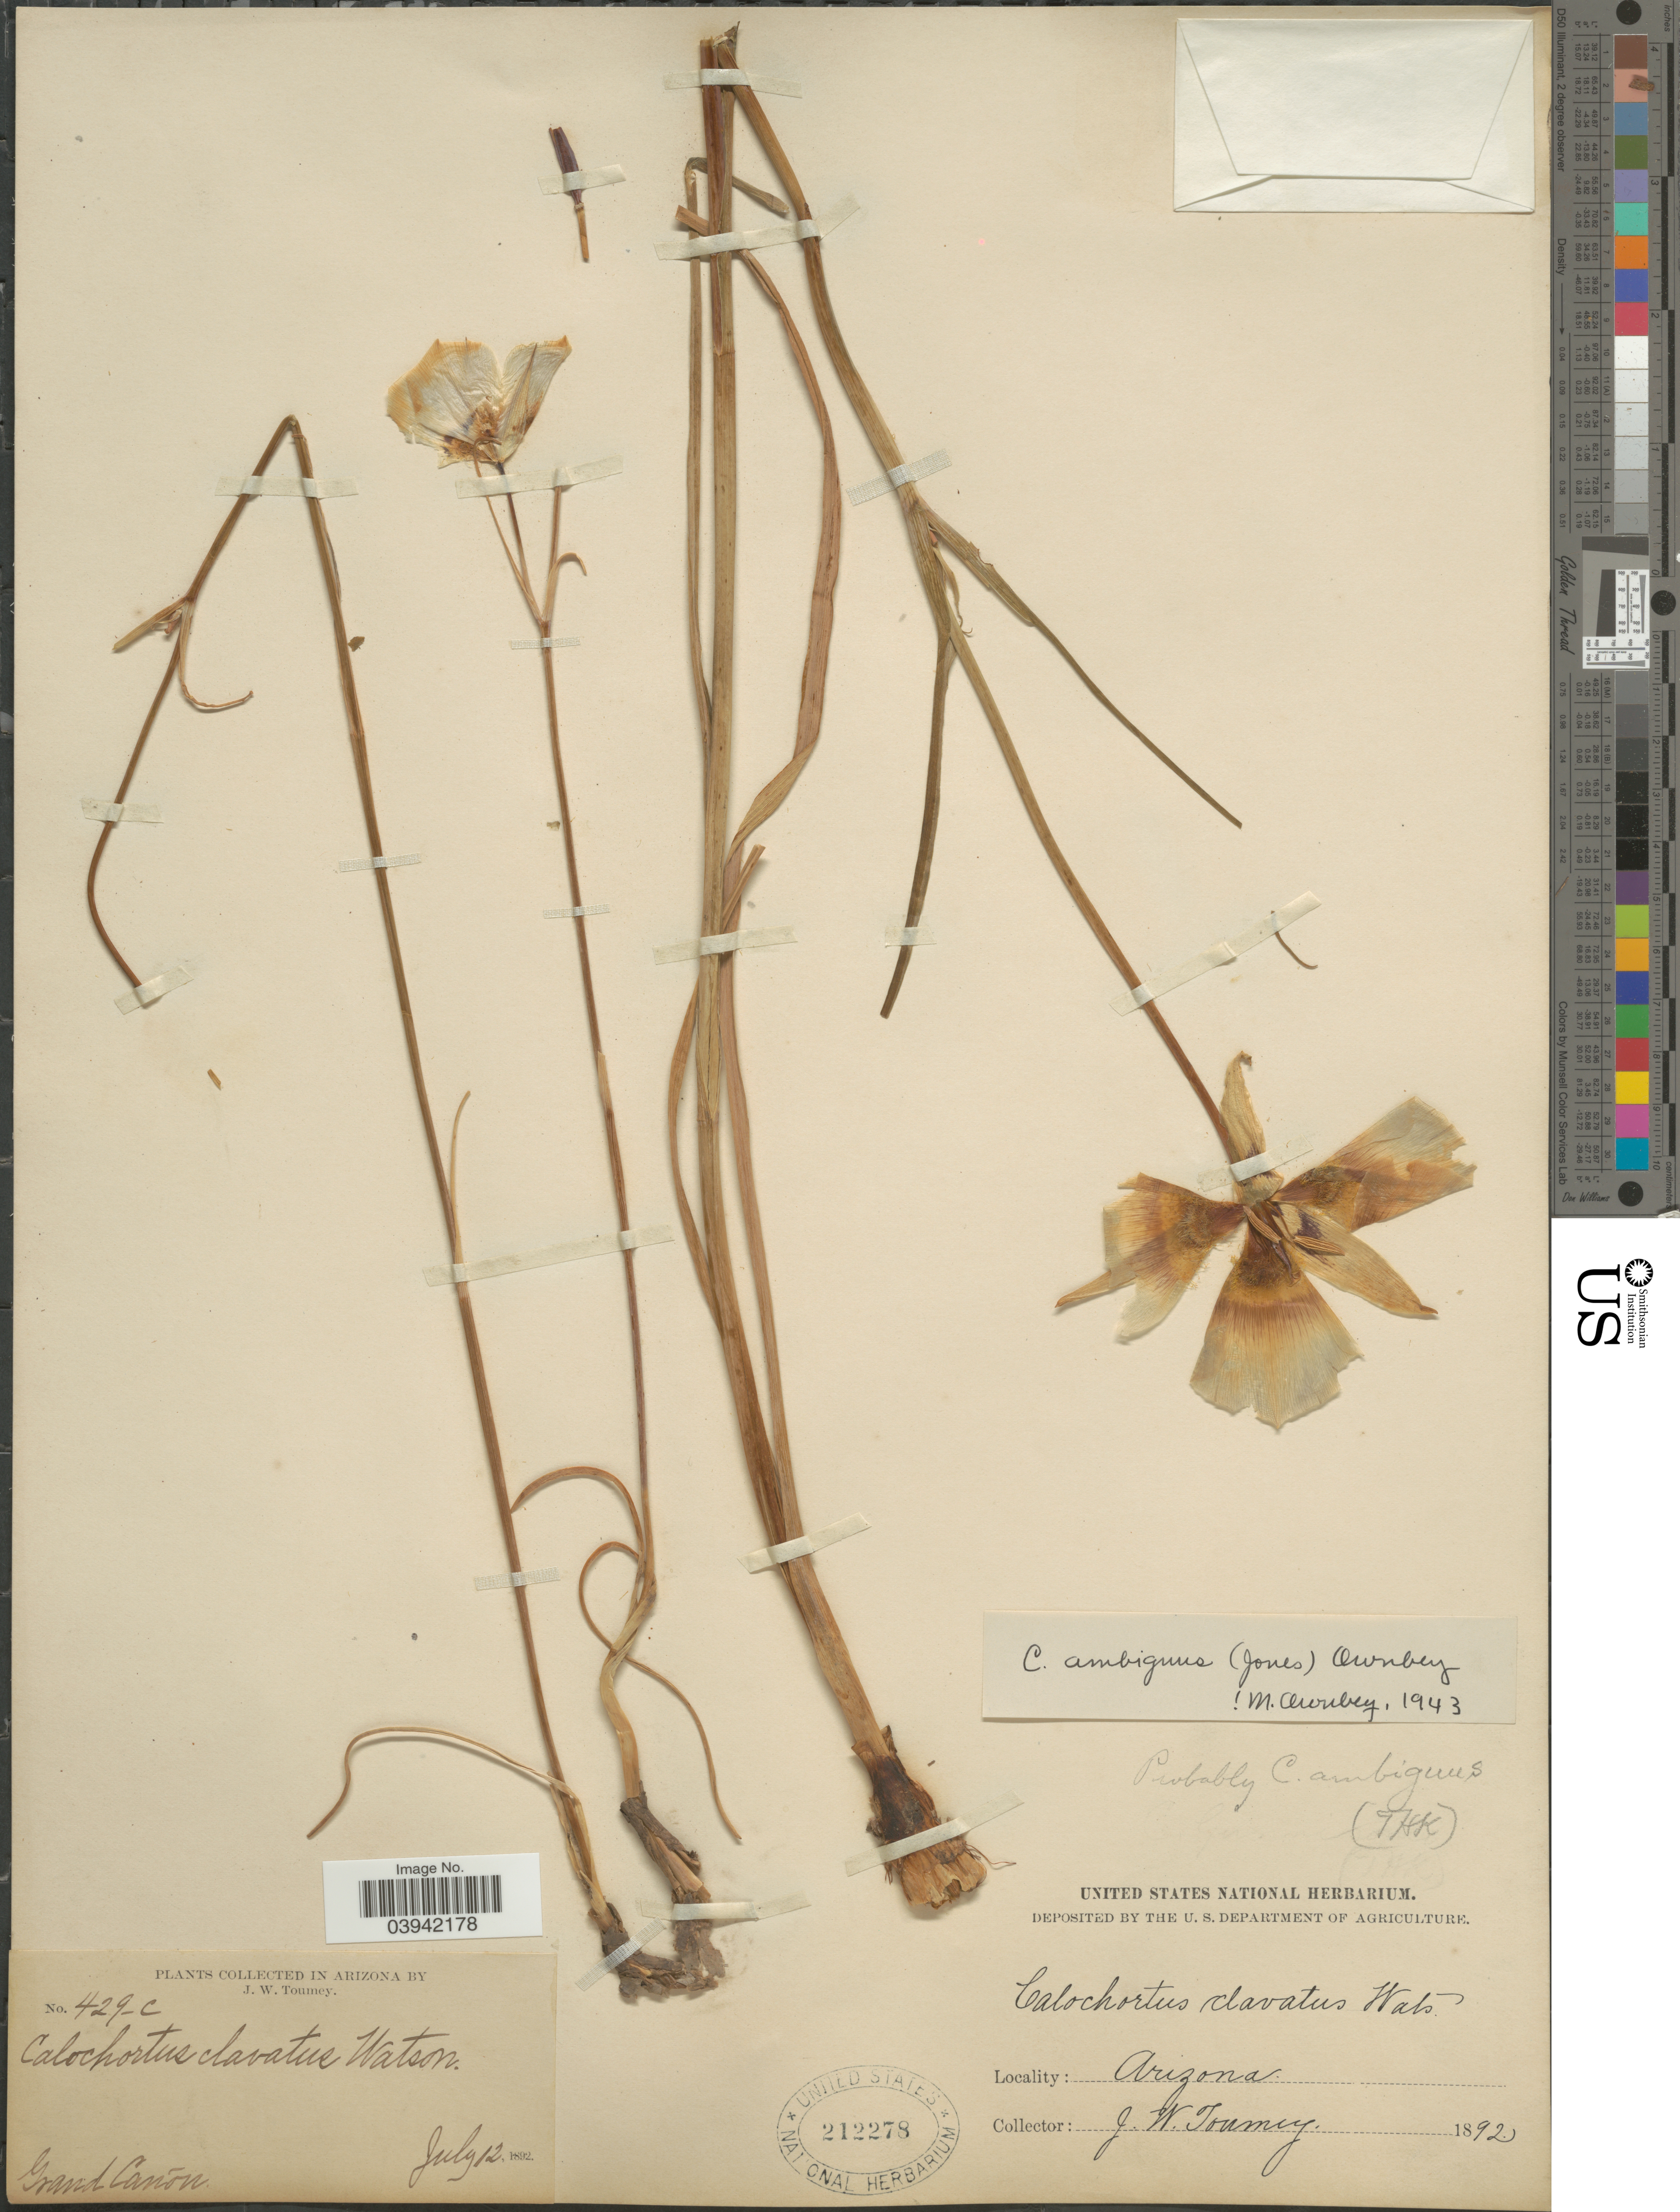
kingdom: Plantae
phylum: Tracheophyta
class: Liliopsida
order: Liliales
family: Liliaceae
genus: Calochortus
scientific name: Calochortus ambiguus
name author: (M.E. Jones) Ownbey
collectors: J. W. Toumey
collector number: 429-C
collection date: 1892-07-12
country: United States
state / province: Arizona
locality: Grand Cañon.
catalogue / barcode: US 212278